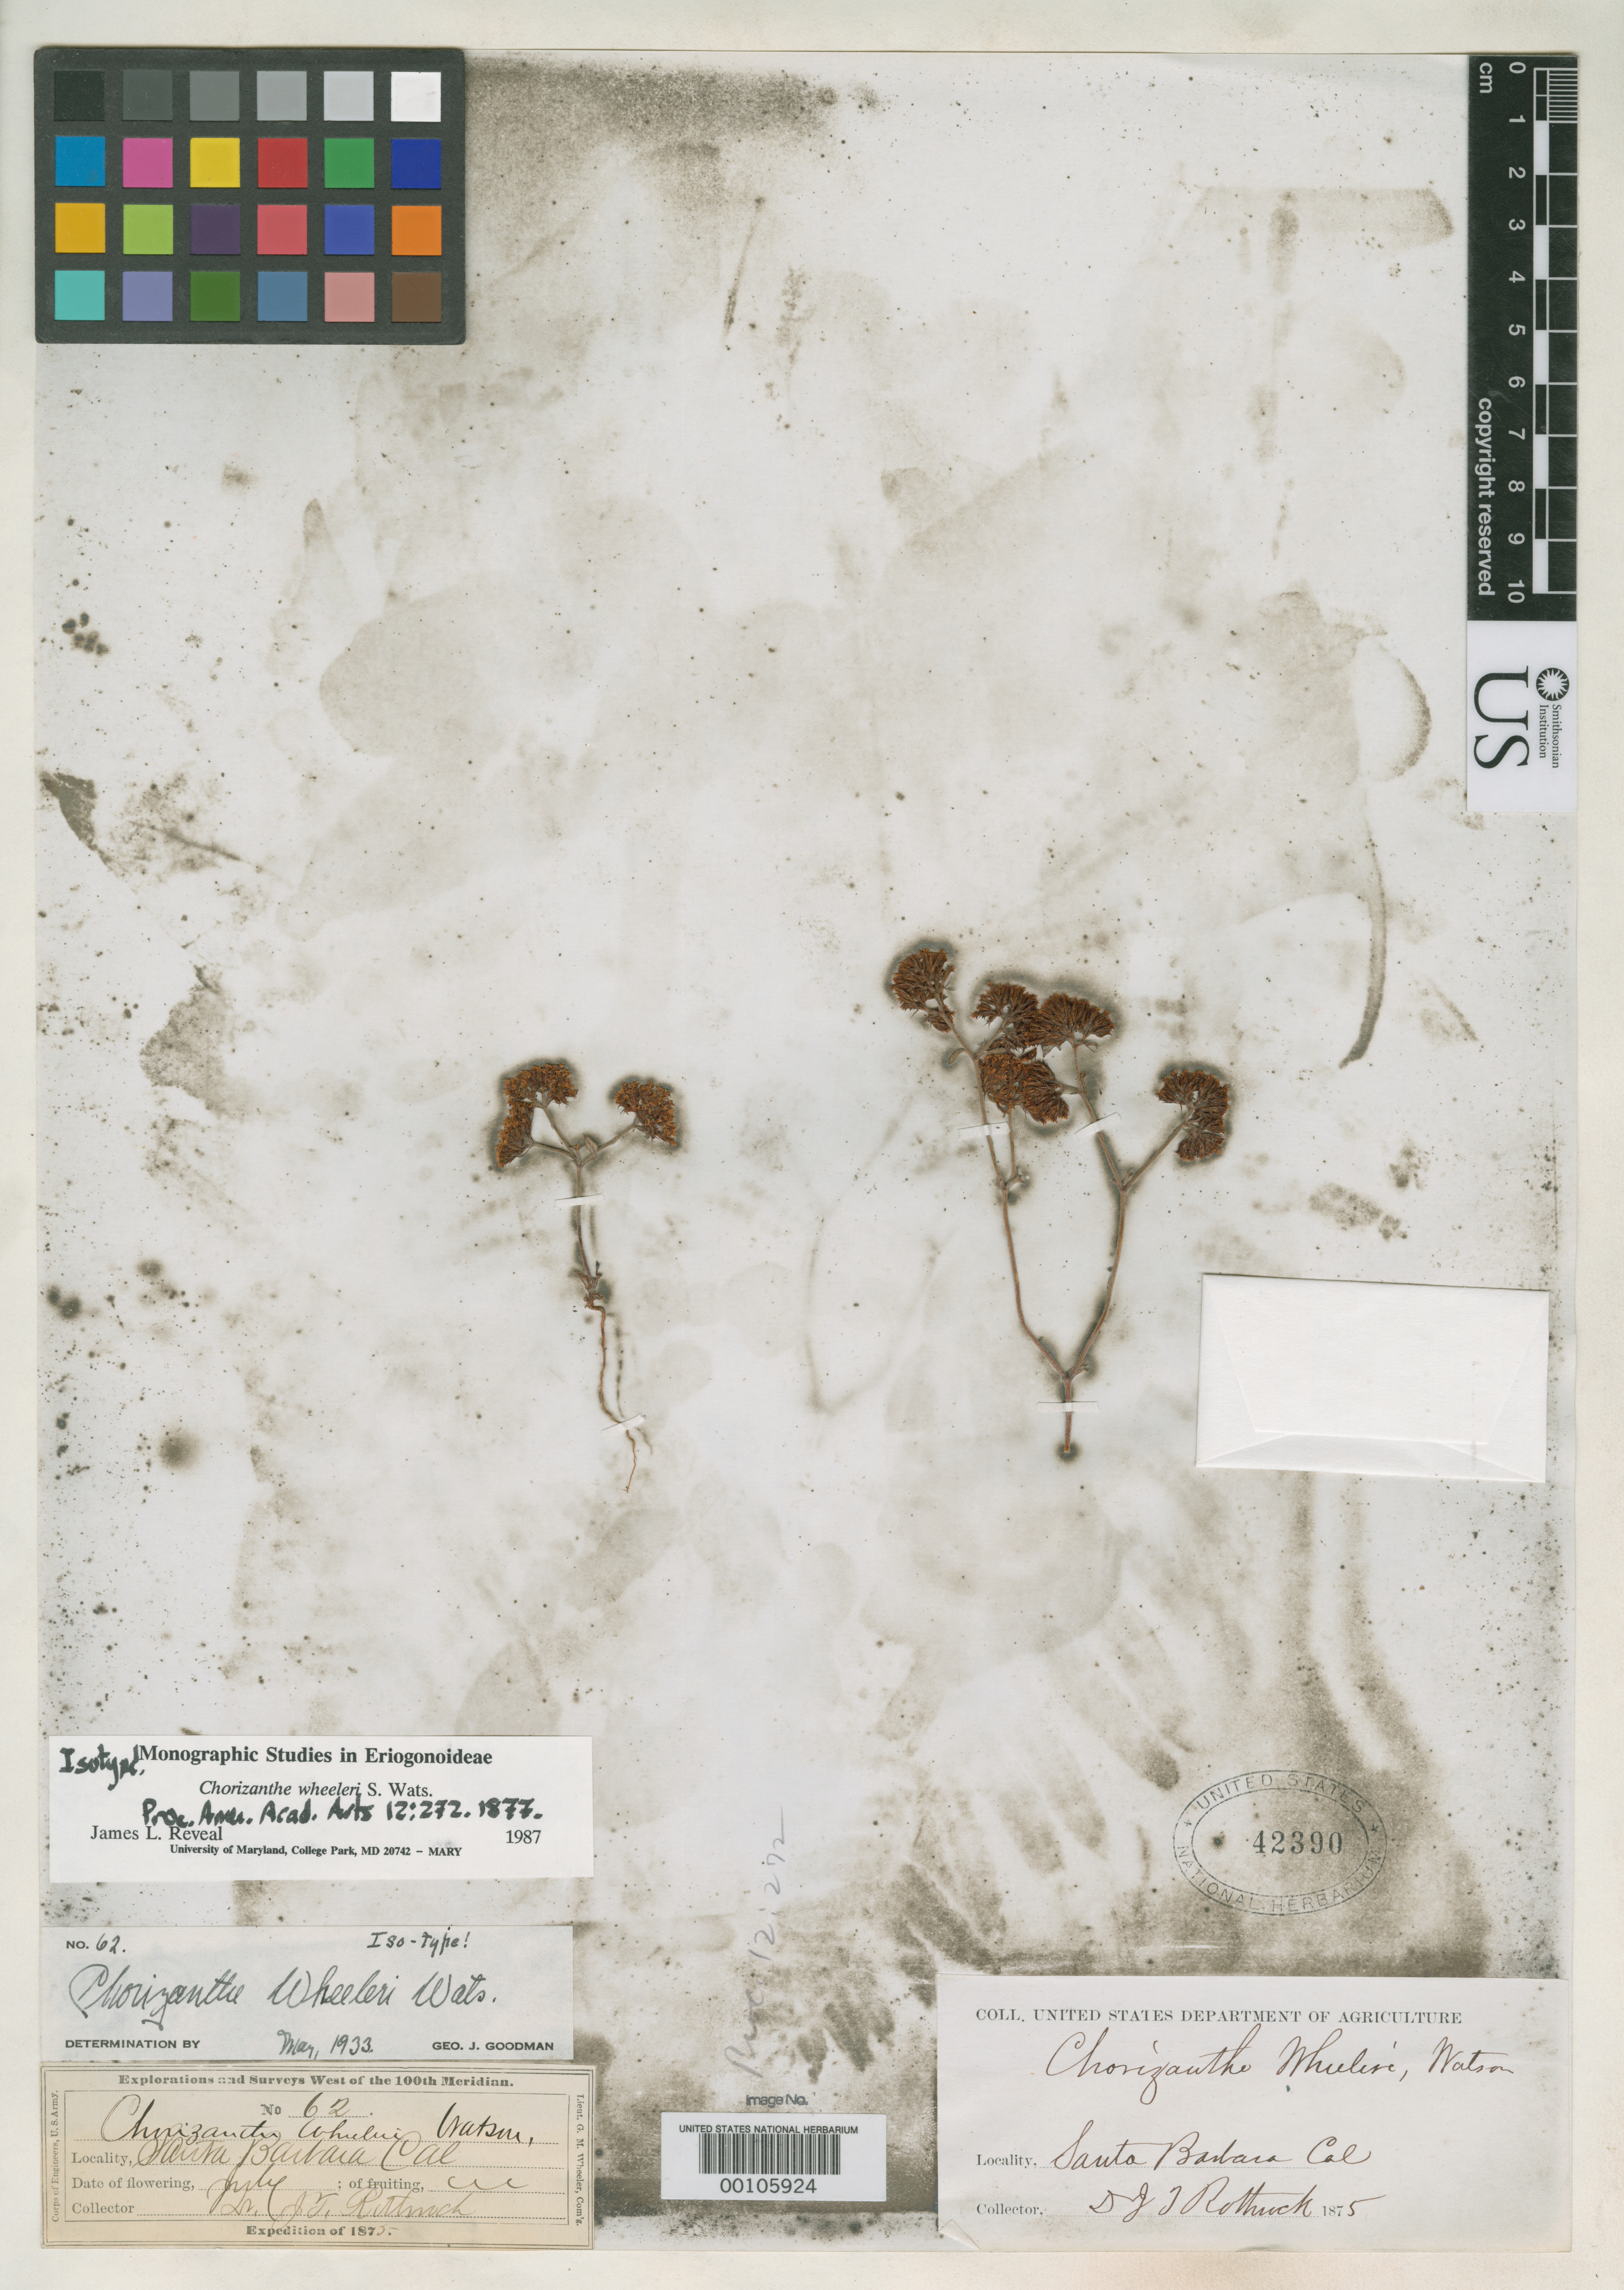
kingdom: Plantae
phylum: Tracheophyta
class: Magnoliopsida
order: Caryophyllales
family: Polygonaceae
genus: Chorizanthe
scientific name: Chorizanthe wheeleri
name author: S. Watson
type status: Isotype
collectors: J. T. Rothrock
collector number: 62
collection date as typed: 1875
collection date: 1875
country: United States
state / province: California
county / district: Santa Barbara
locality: Near Santa Barbara.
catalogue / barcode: US 42390